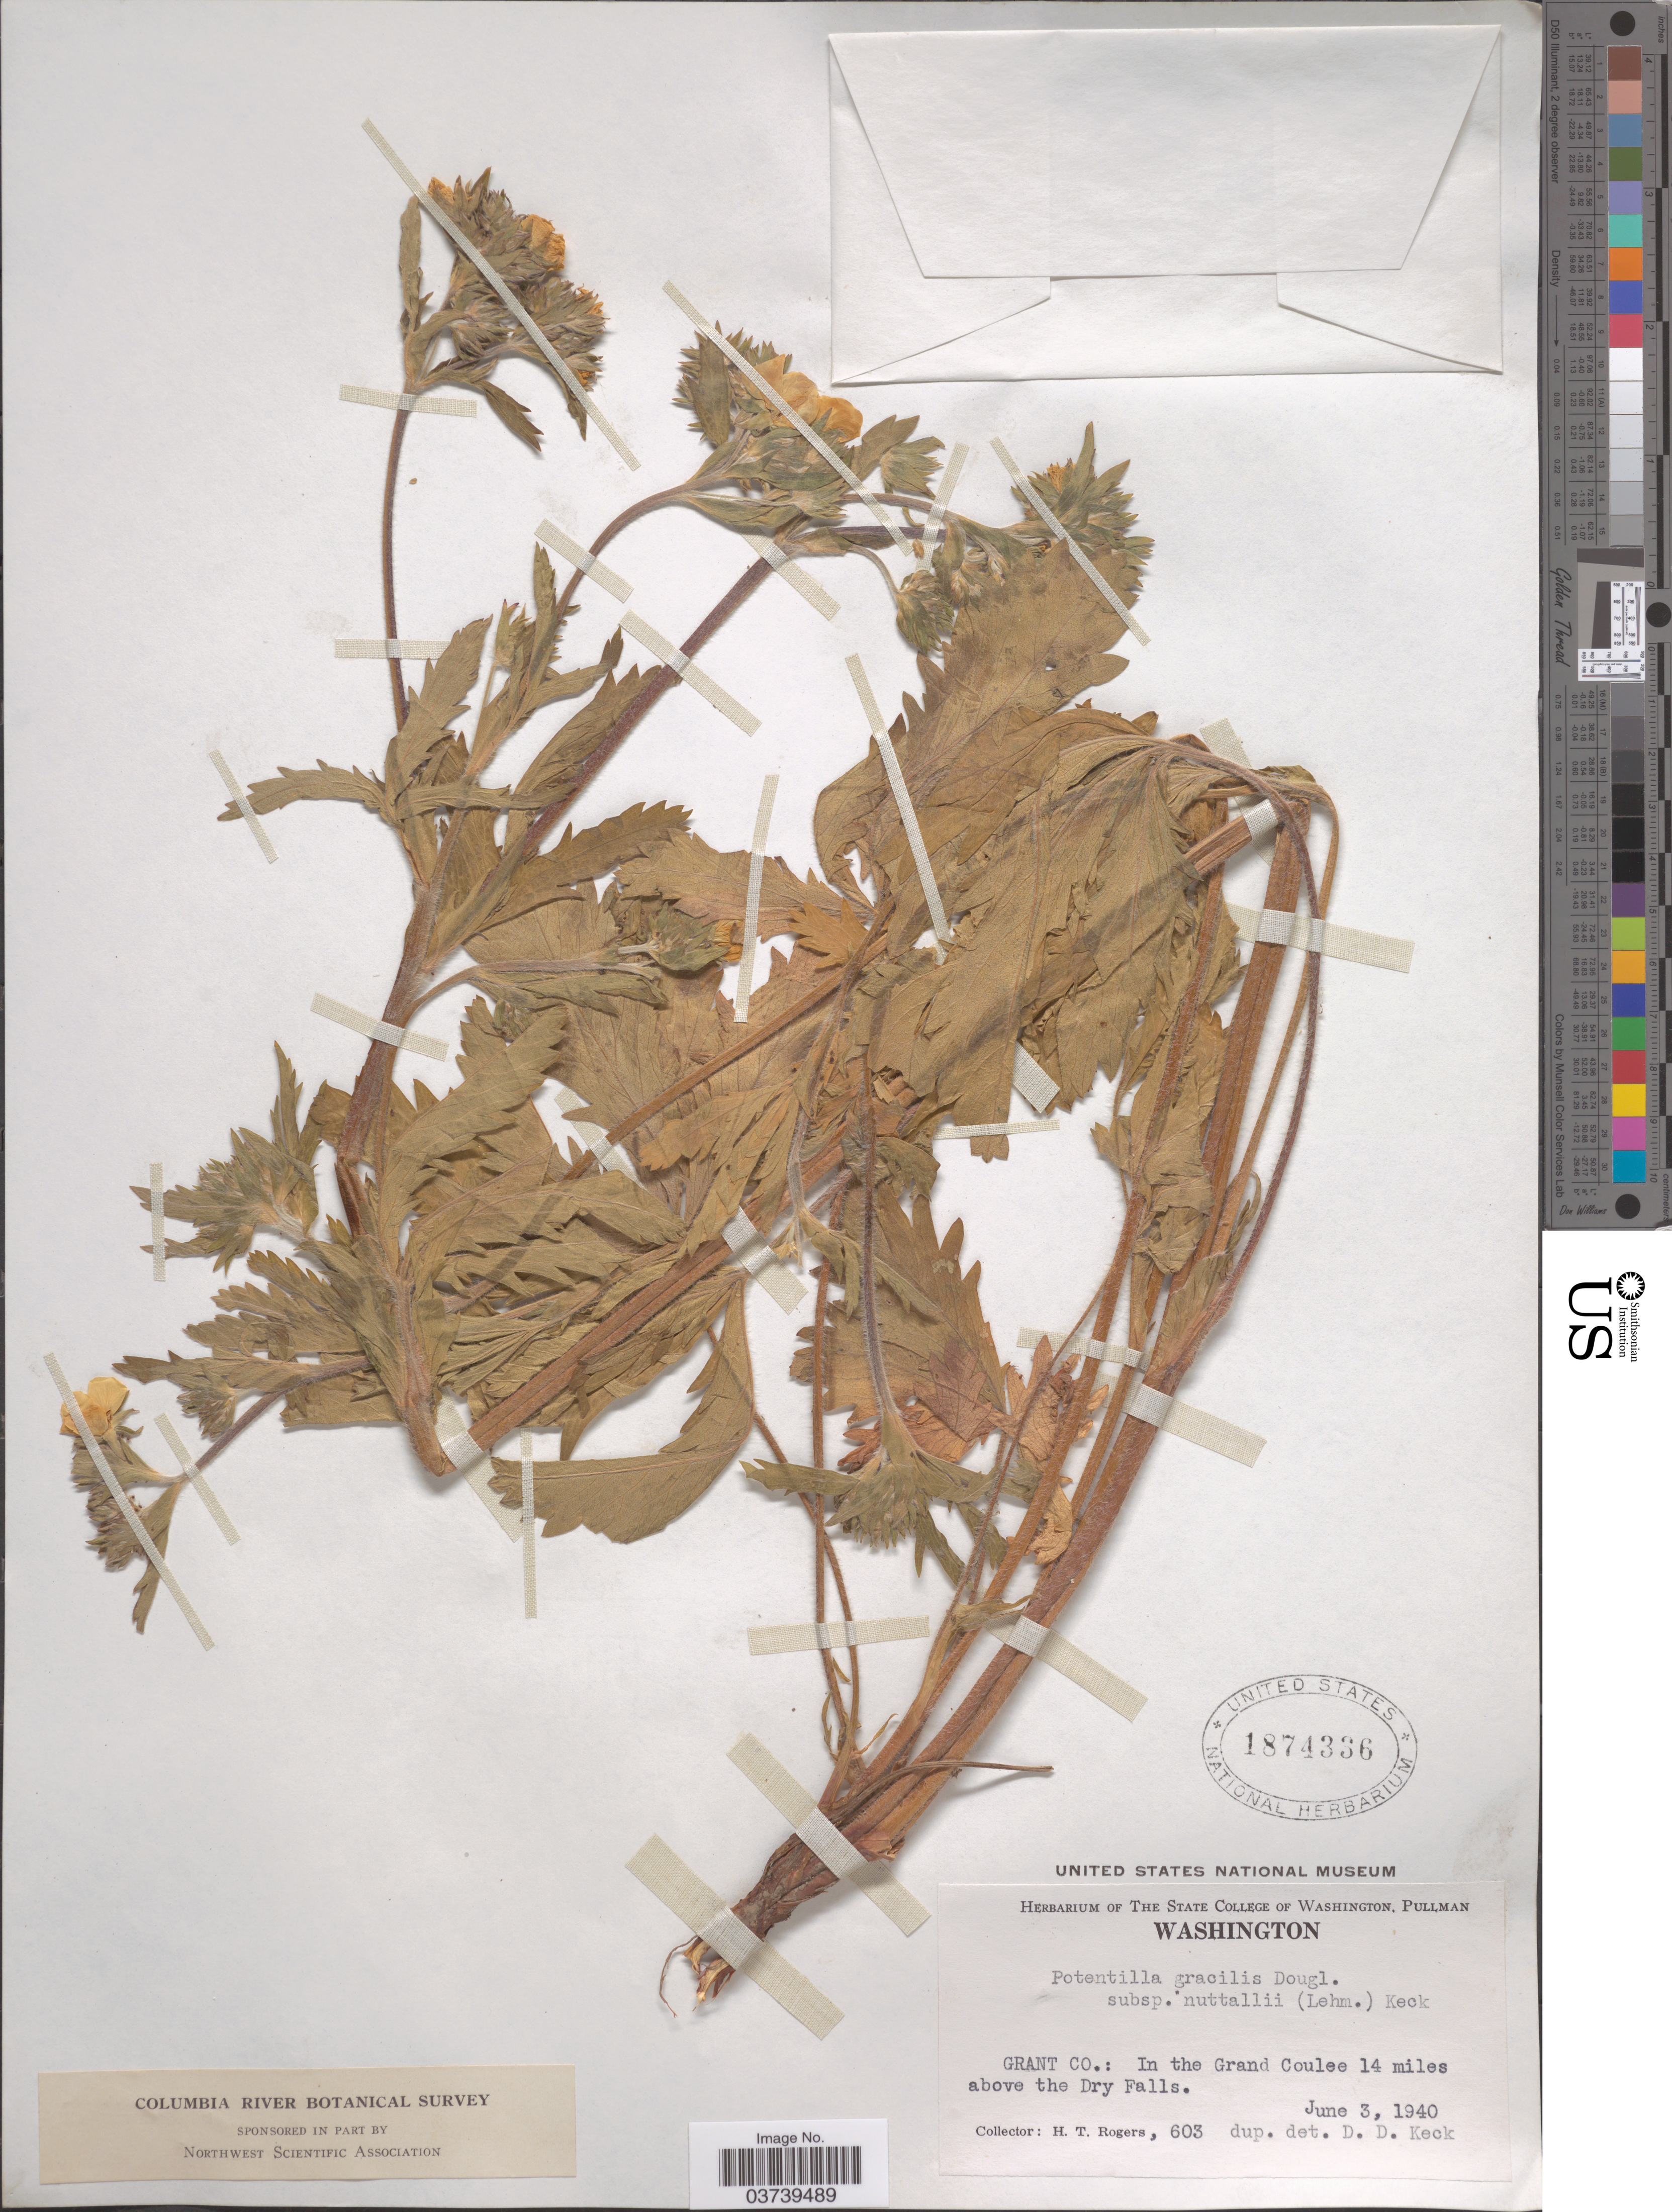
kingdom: Plantae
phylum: Tracheophyta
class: Magnoliopsida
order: Rosales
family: Rosaceae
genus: Potentilla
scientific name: Potentilla gracilis var. fastigiata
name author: (Nutt.) S. Watson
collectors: H. Rogers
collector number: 603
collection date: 1940-06-03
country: United States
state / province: Washington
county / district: Grant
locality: Grant Co.: In the Grand Coulee 14 miles above the Dry Falls.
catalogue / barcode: US 1874336